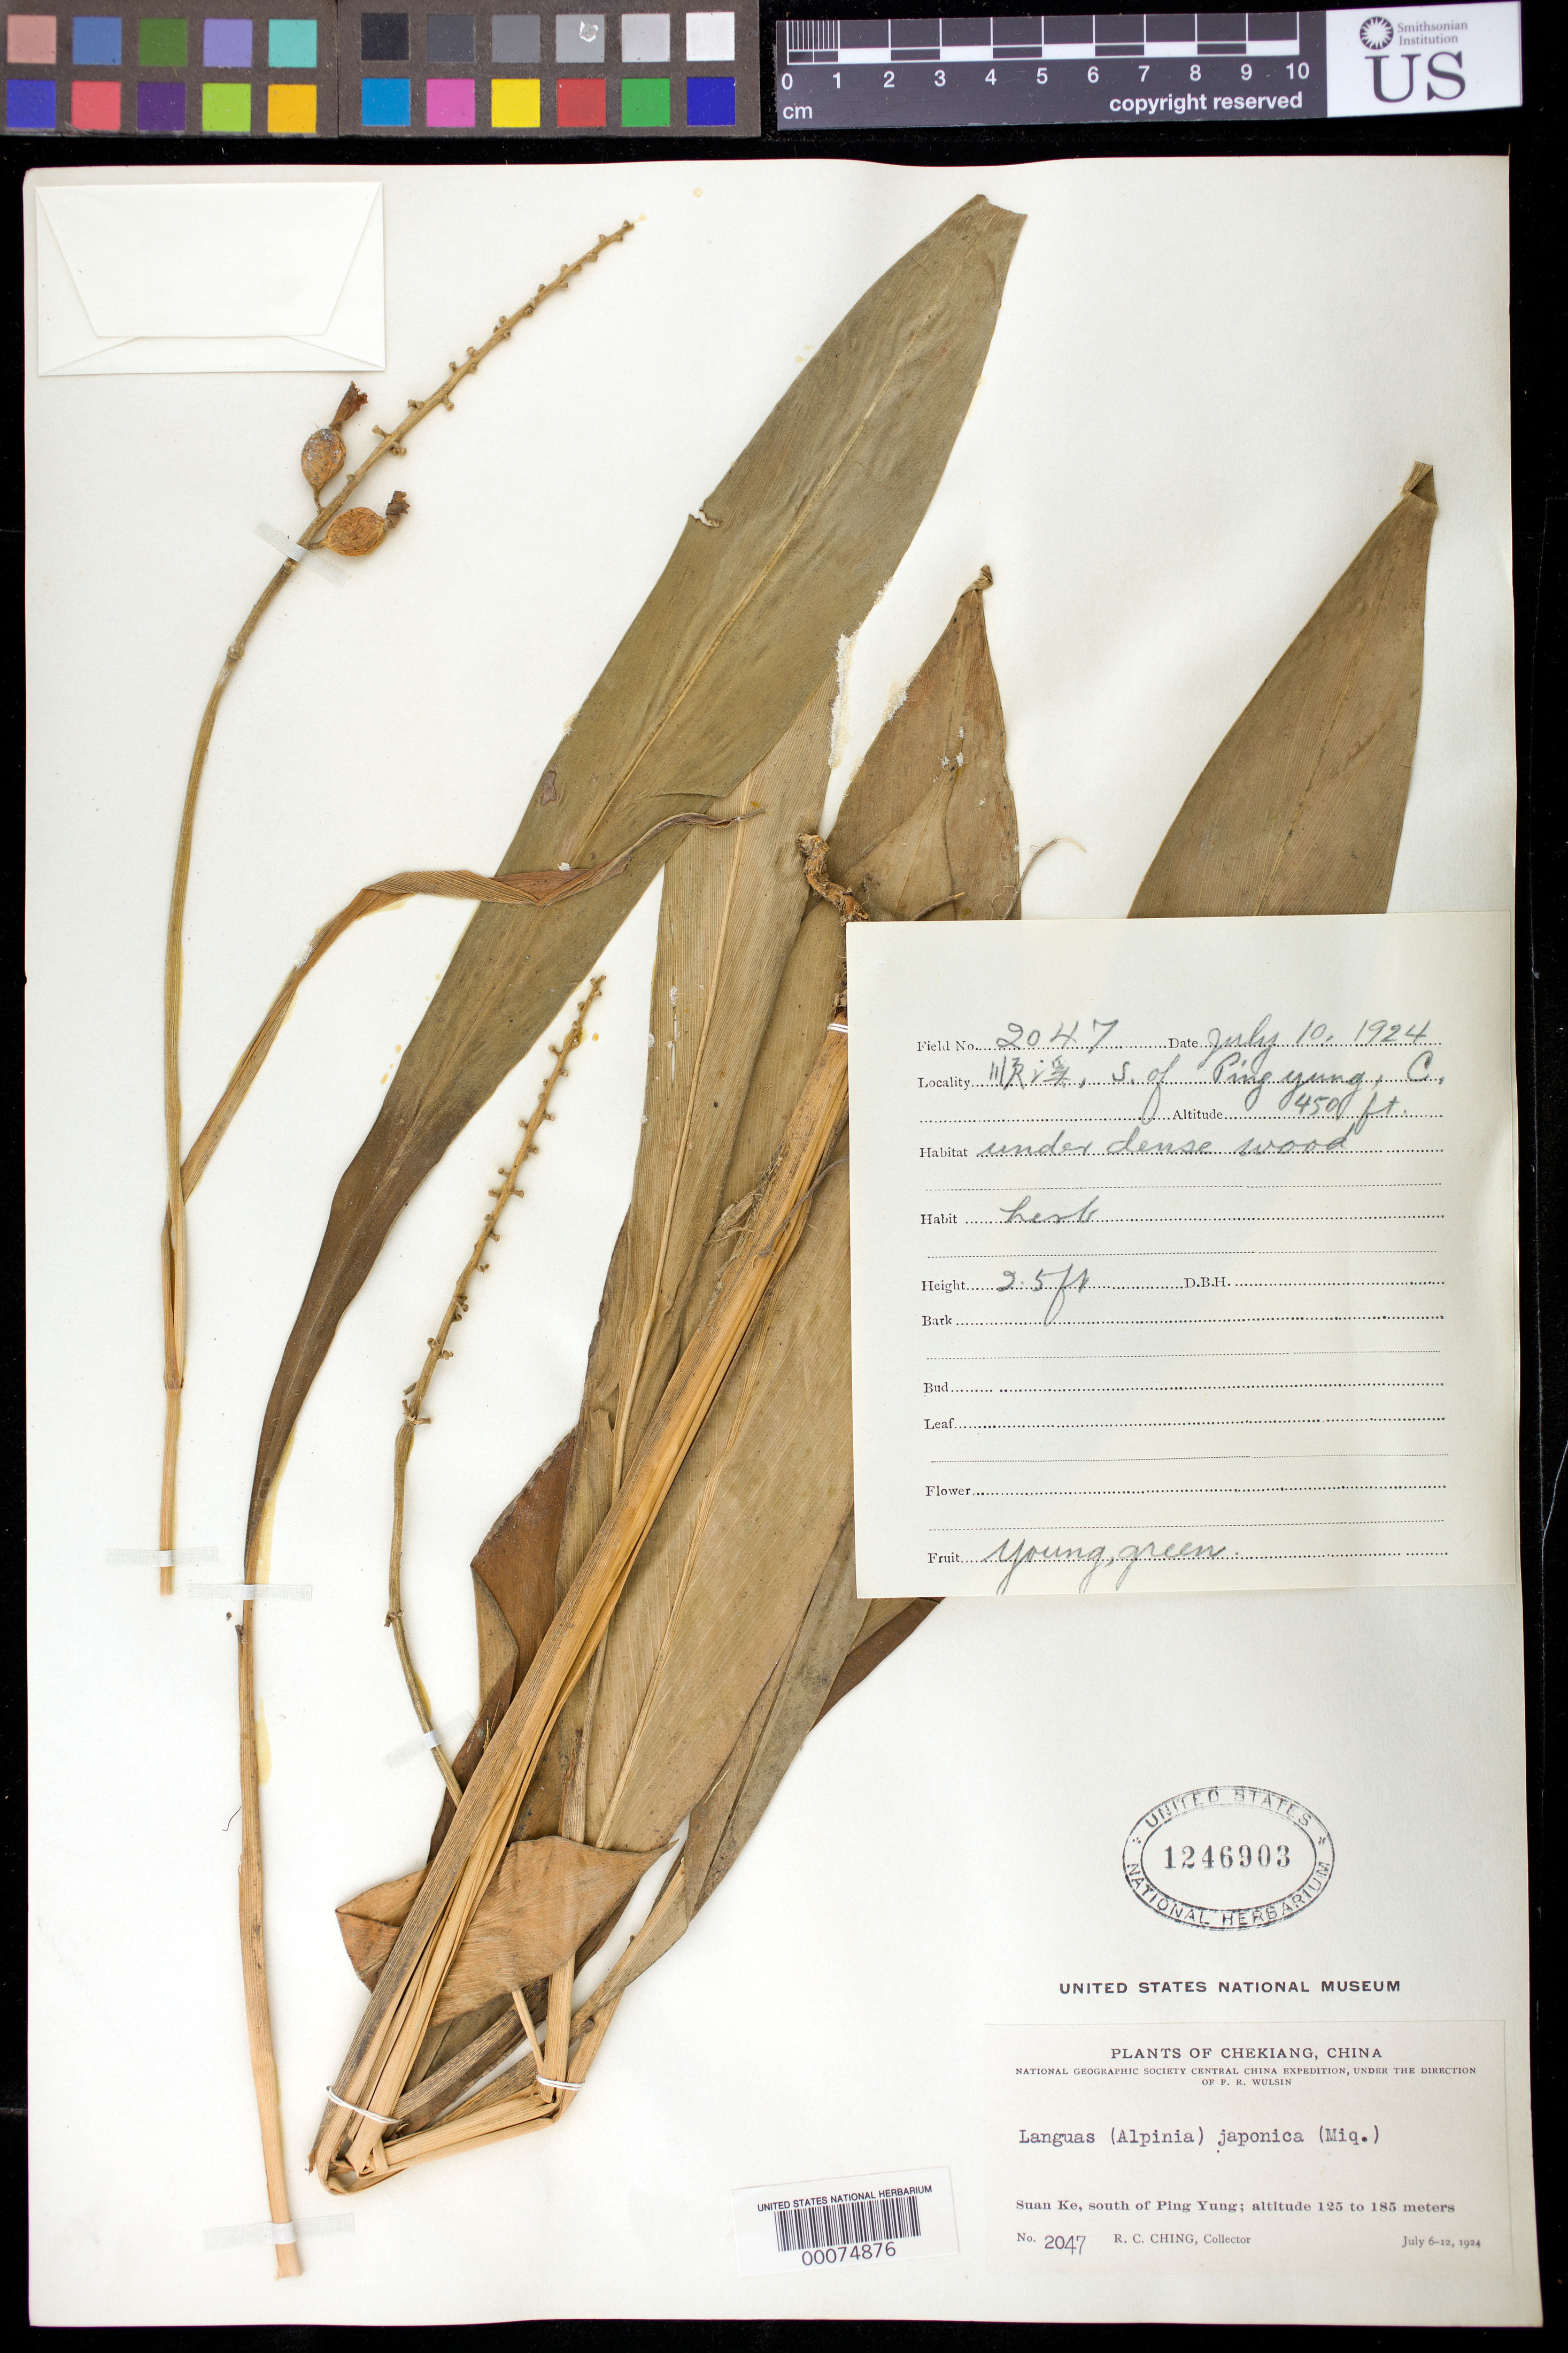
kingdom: Plantae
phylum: Tracheophyta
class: Liliopsida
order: Zingiberales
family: Zingiberaceae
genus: Alpinia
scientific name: Alpinia japonica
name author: (Thunb.) Miq.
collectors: R. C. Ching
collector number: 2047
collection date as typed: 10 Jul 1924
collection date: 1924-07-10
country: China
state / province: Zhejiang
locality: Suan ke, s of ping yung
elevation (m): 137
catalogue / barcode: US 1246903